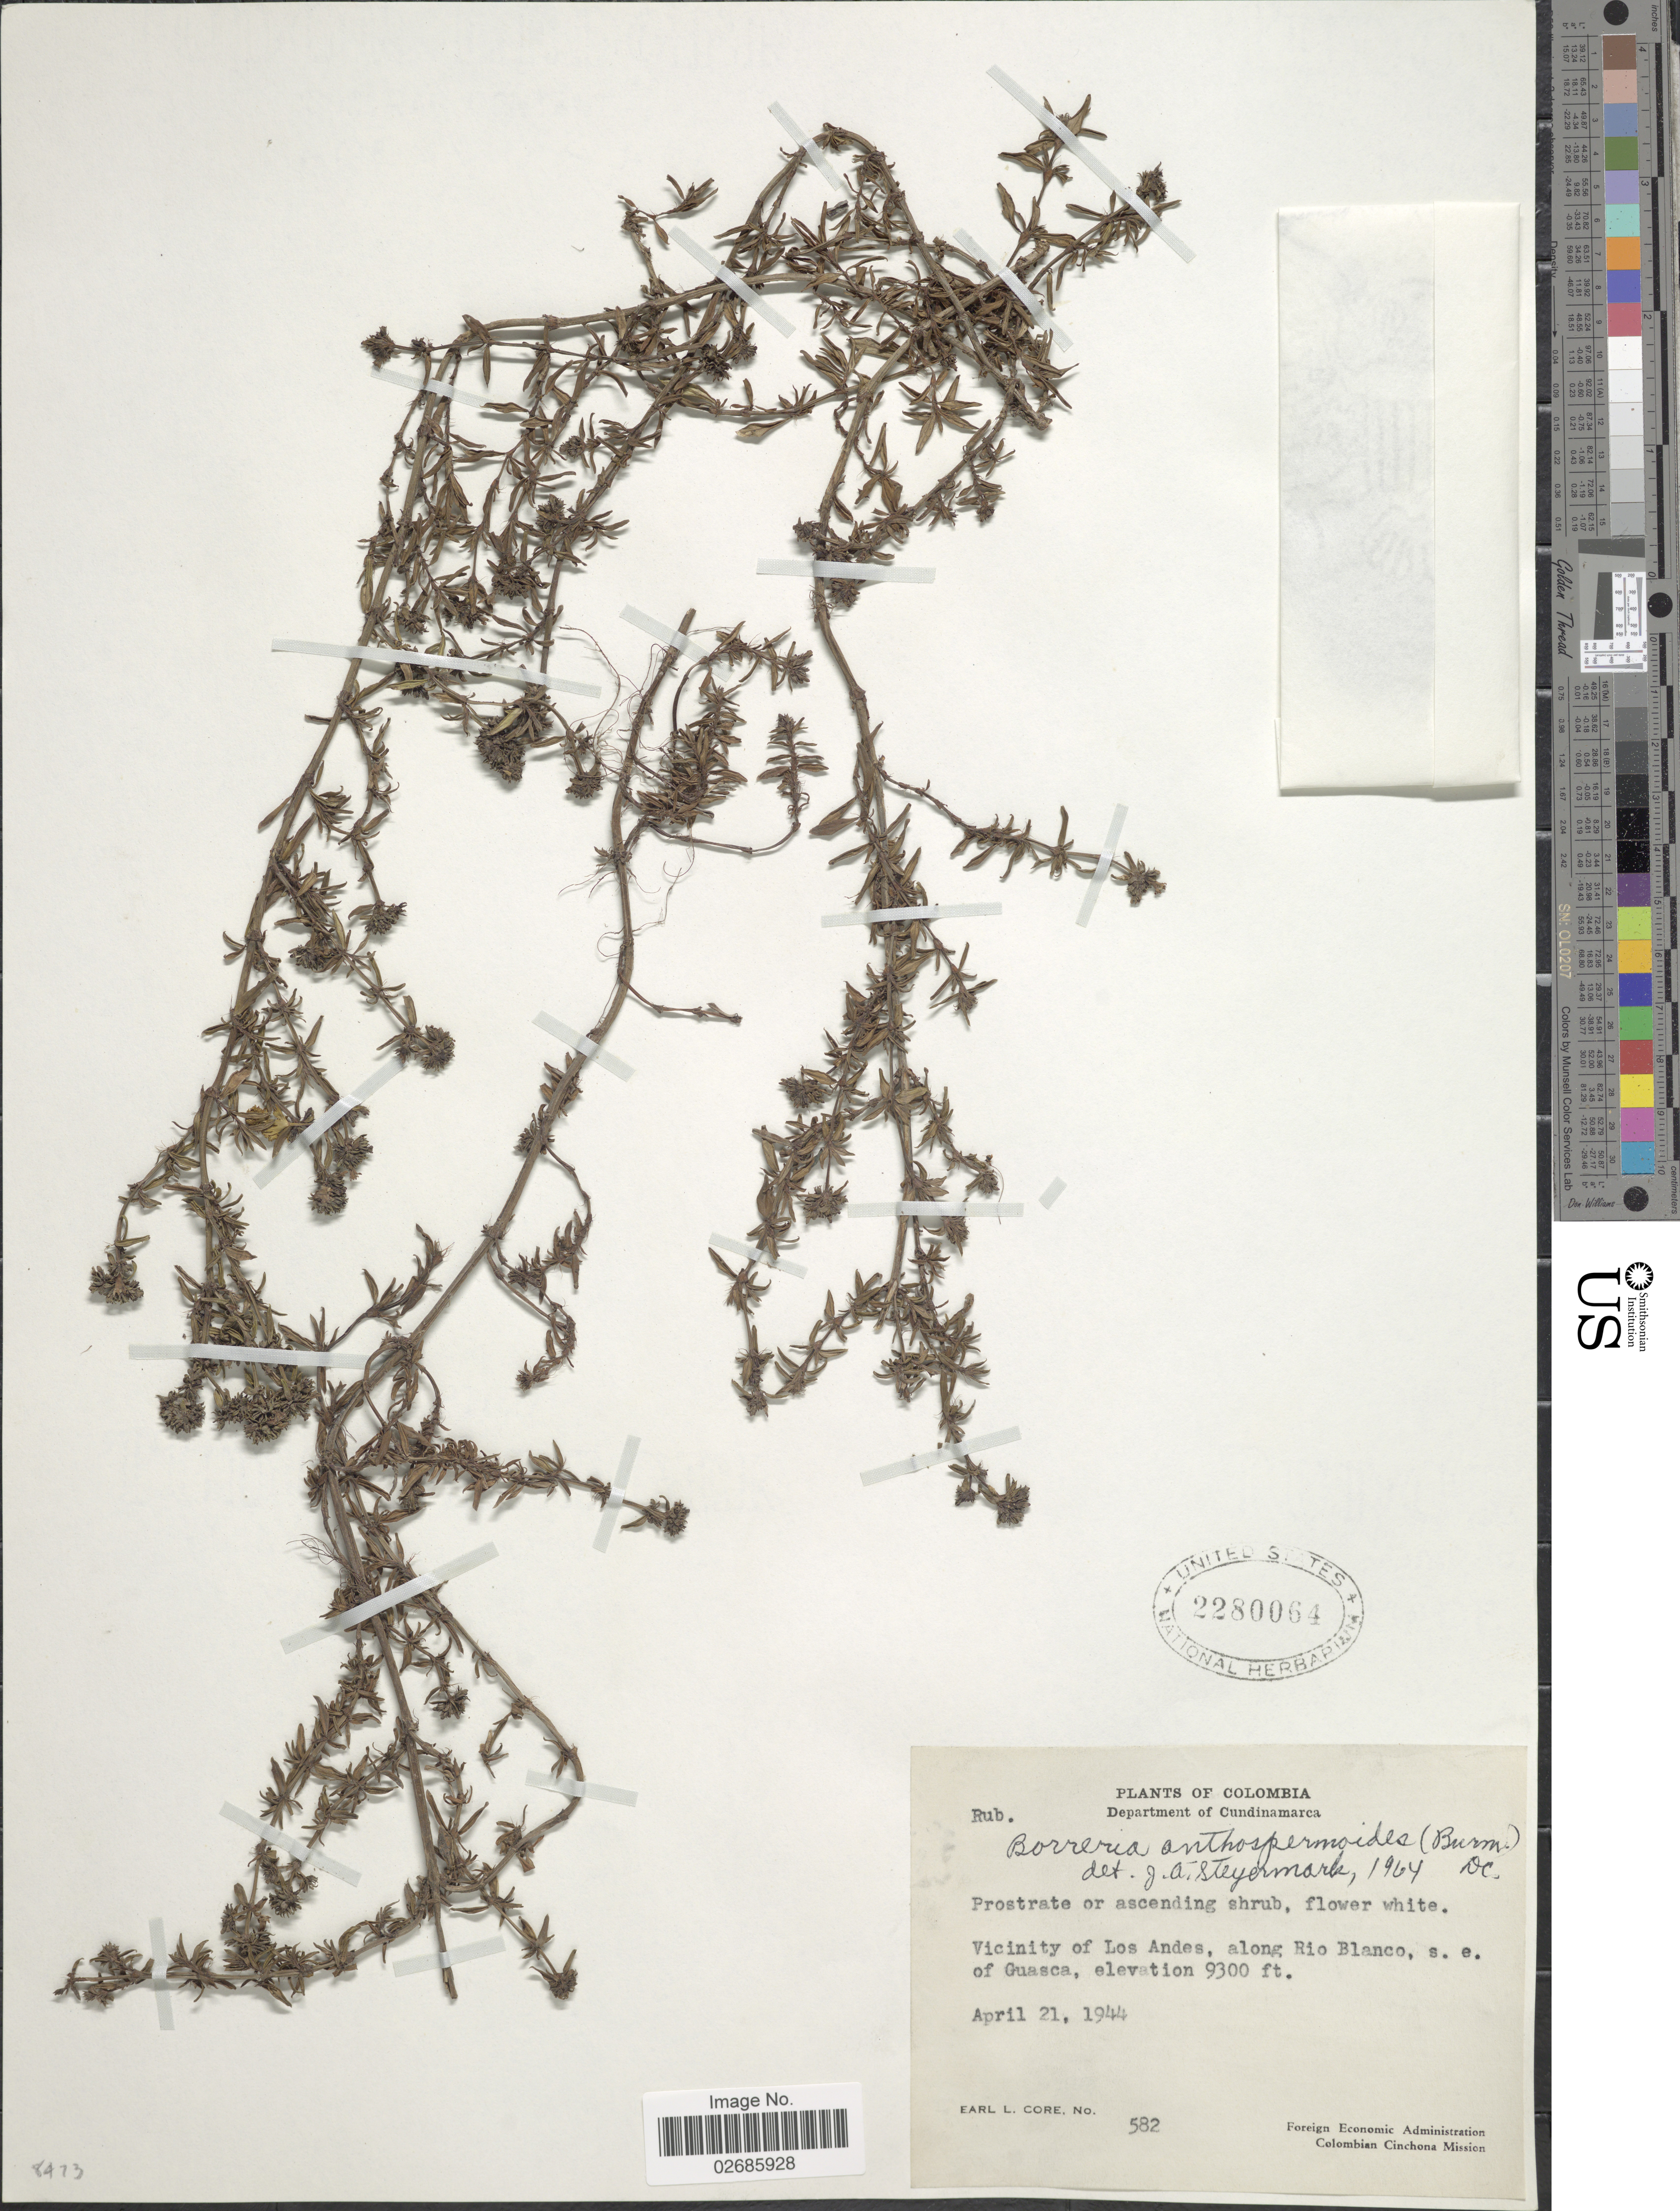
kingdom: Plantae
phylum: Tracheophyta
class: Magnoliopsida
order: Gentianales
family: Rubiaceae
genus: Borreria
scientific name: Borreria anthospermoides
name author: DC.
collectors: E. L. Core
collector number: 582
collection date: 1944-04-21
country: Colombia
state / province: Cundinamarca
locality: Department of Cundinamarca, Vicinity of Los Andes, along Rio Blanco, s.e. of Guasca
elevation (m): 2835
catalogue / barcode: US 2280064